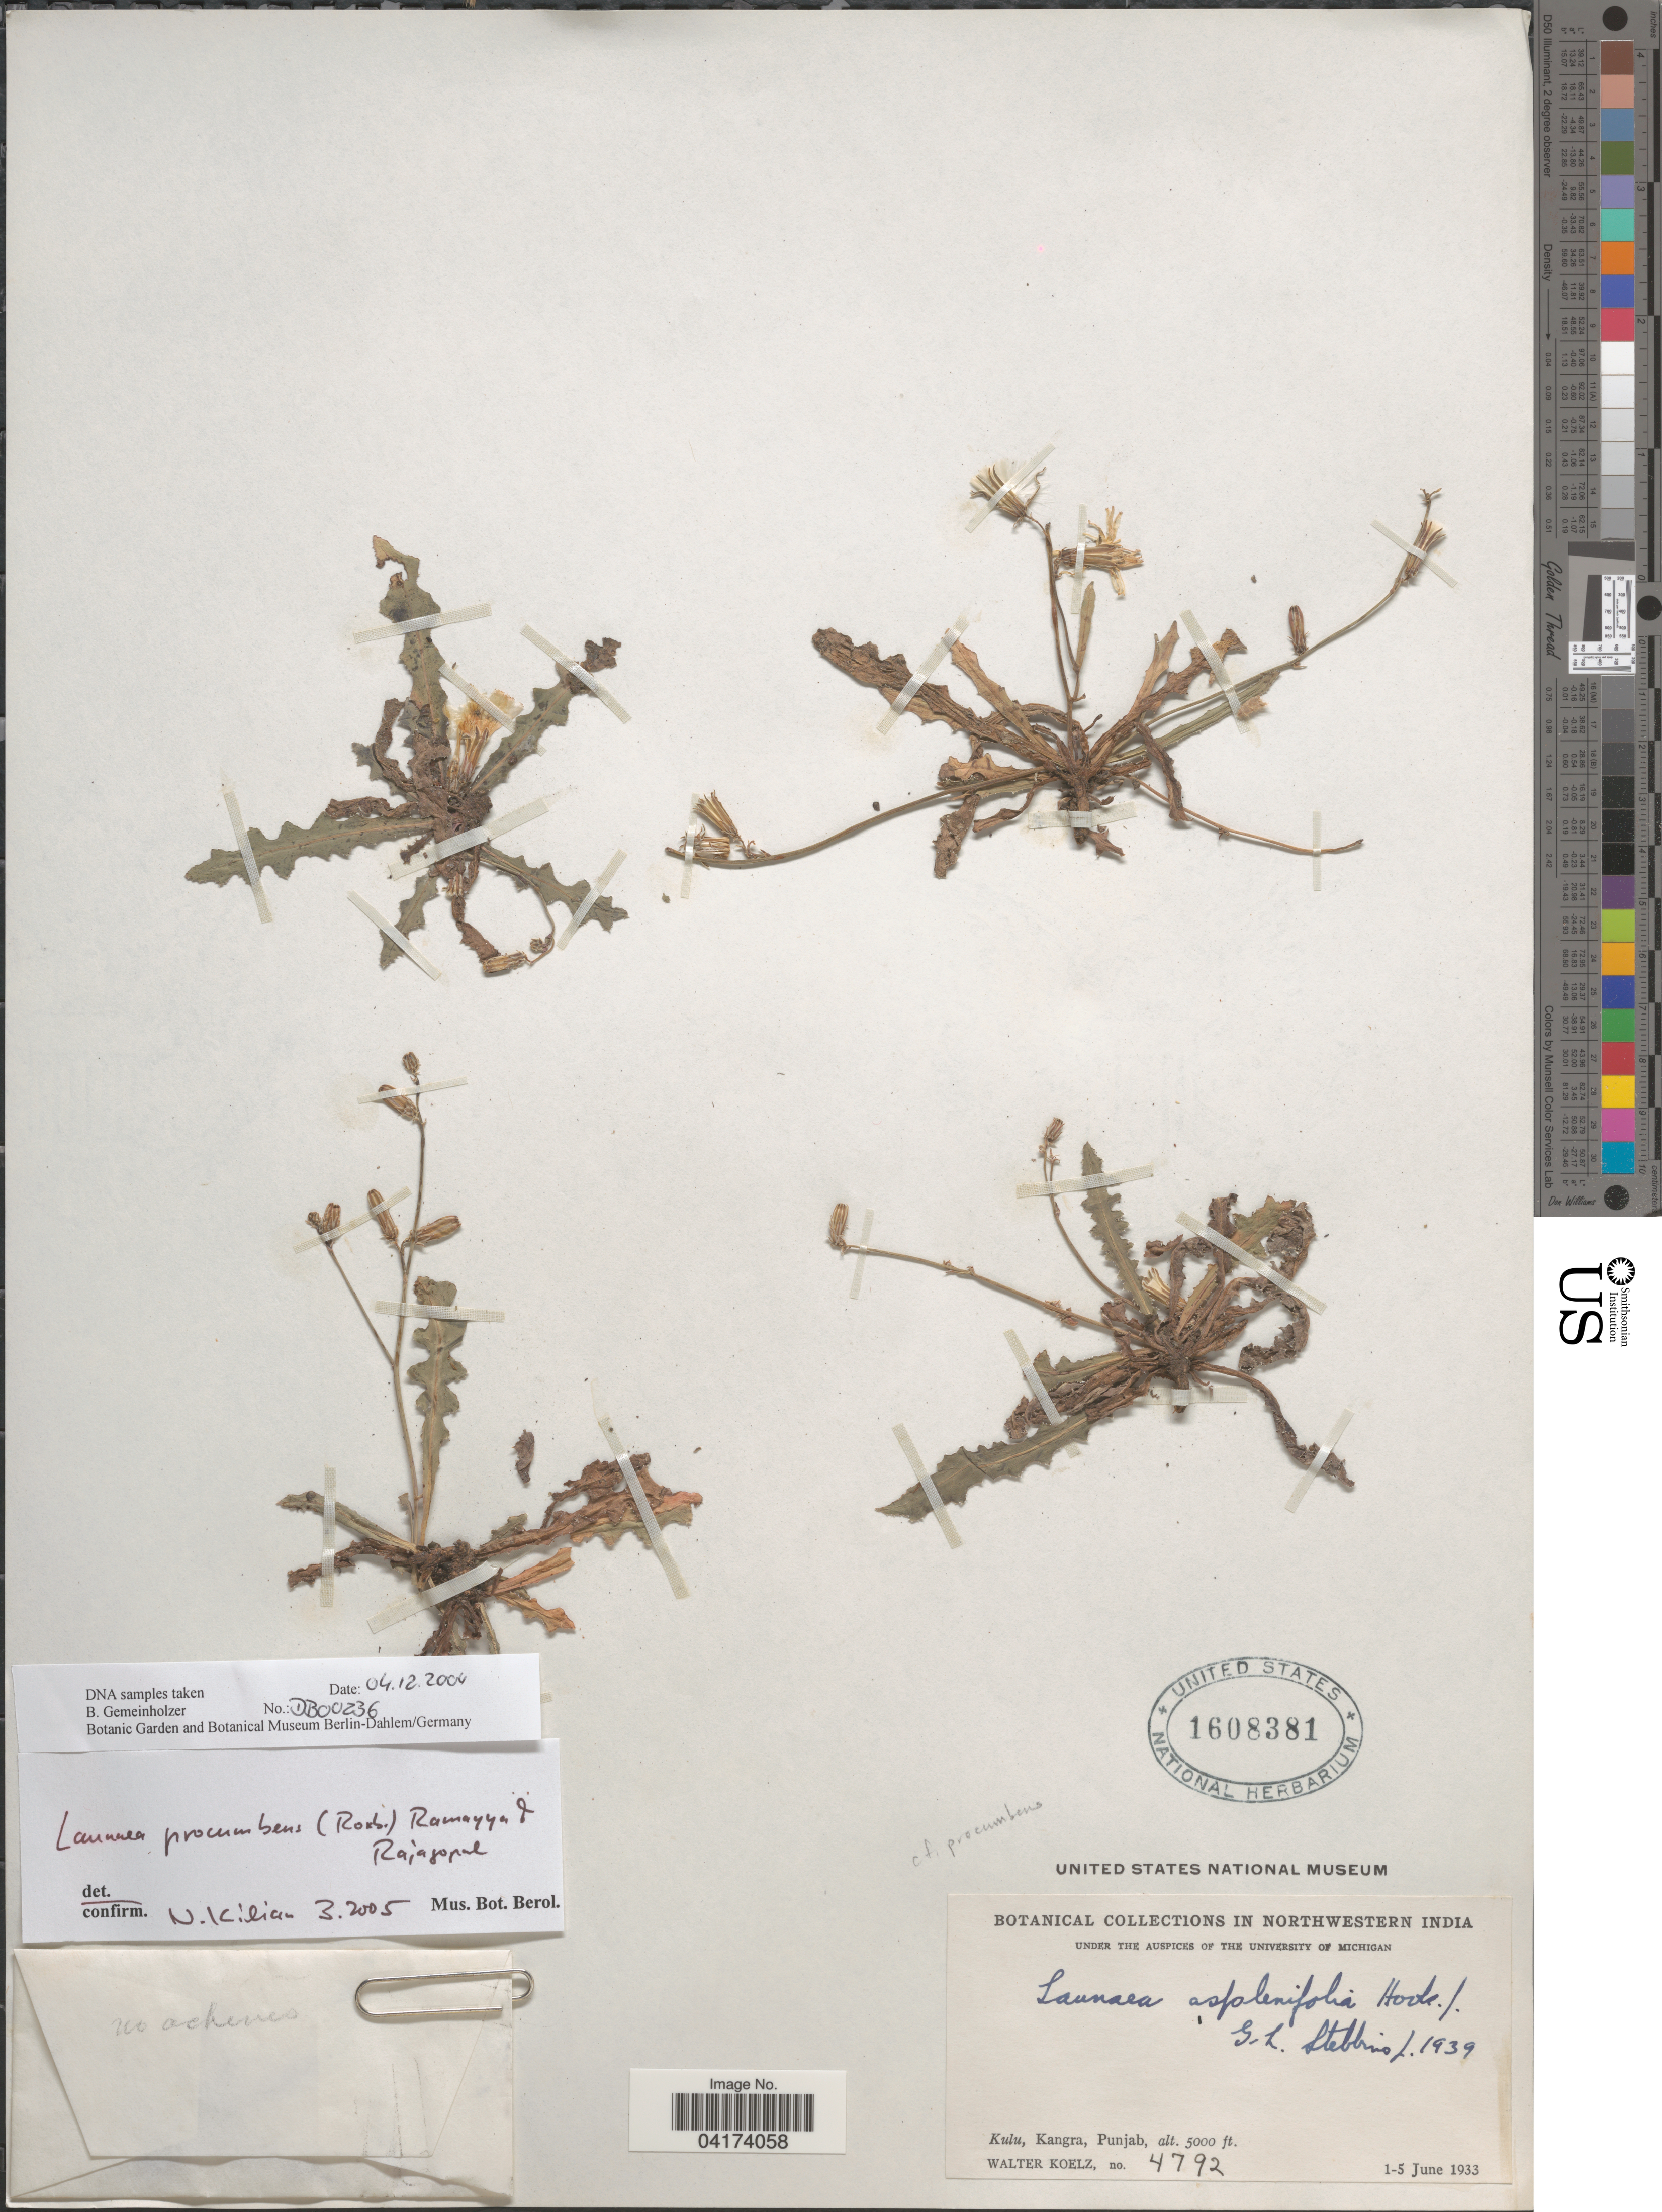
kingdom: Plantae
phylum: Tracheophyta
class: Magnoliopsida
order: Asterales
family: Asteraceae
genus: Launaea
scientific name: Launaea procumbens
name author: (Roxb.) Ramayya & Rajagopal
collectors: W. N. Koelz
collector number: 4792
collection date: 1933-06-01/1933-06-05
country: India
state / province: Punjab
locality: Northwestern India. Kulu, Kangra.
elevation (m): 1524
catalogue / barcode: US 1608381